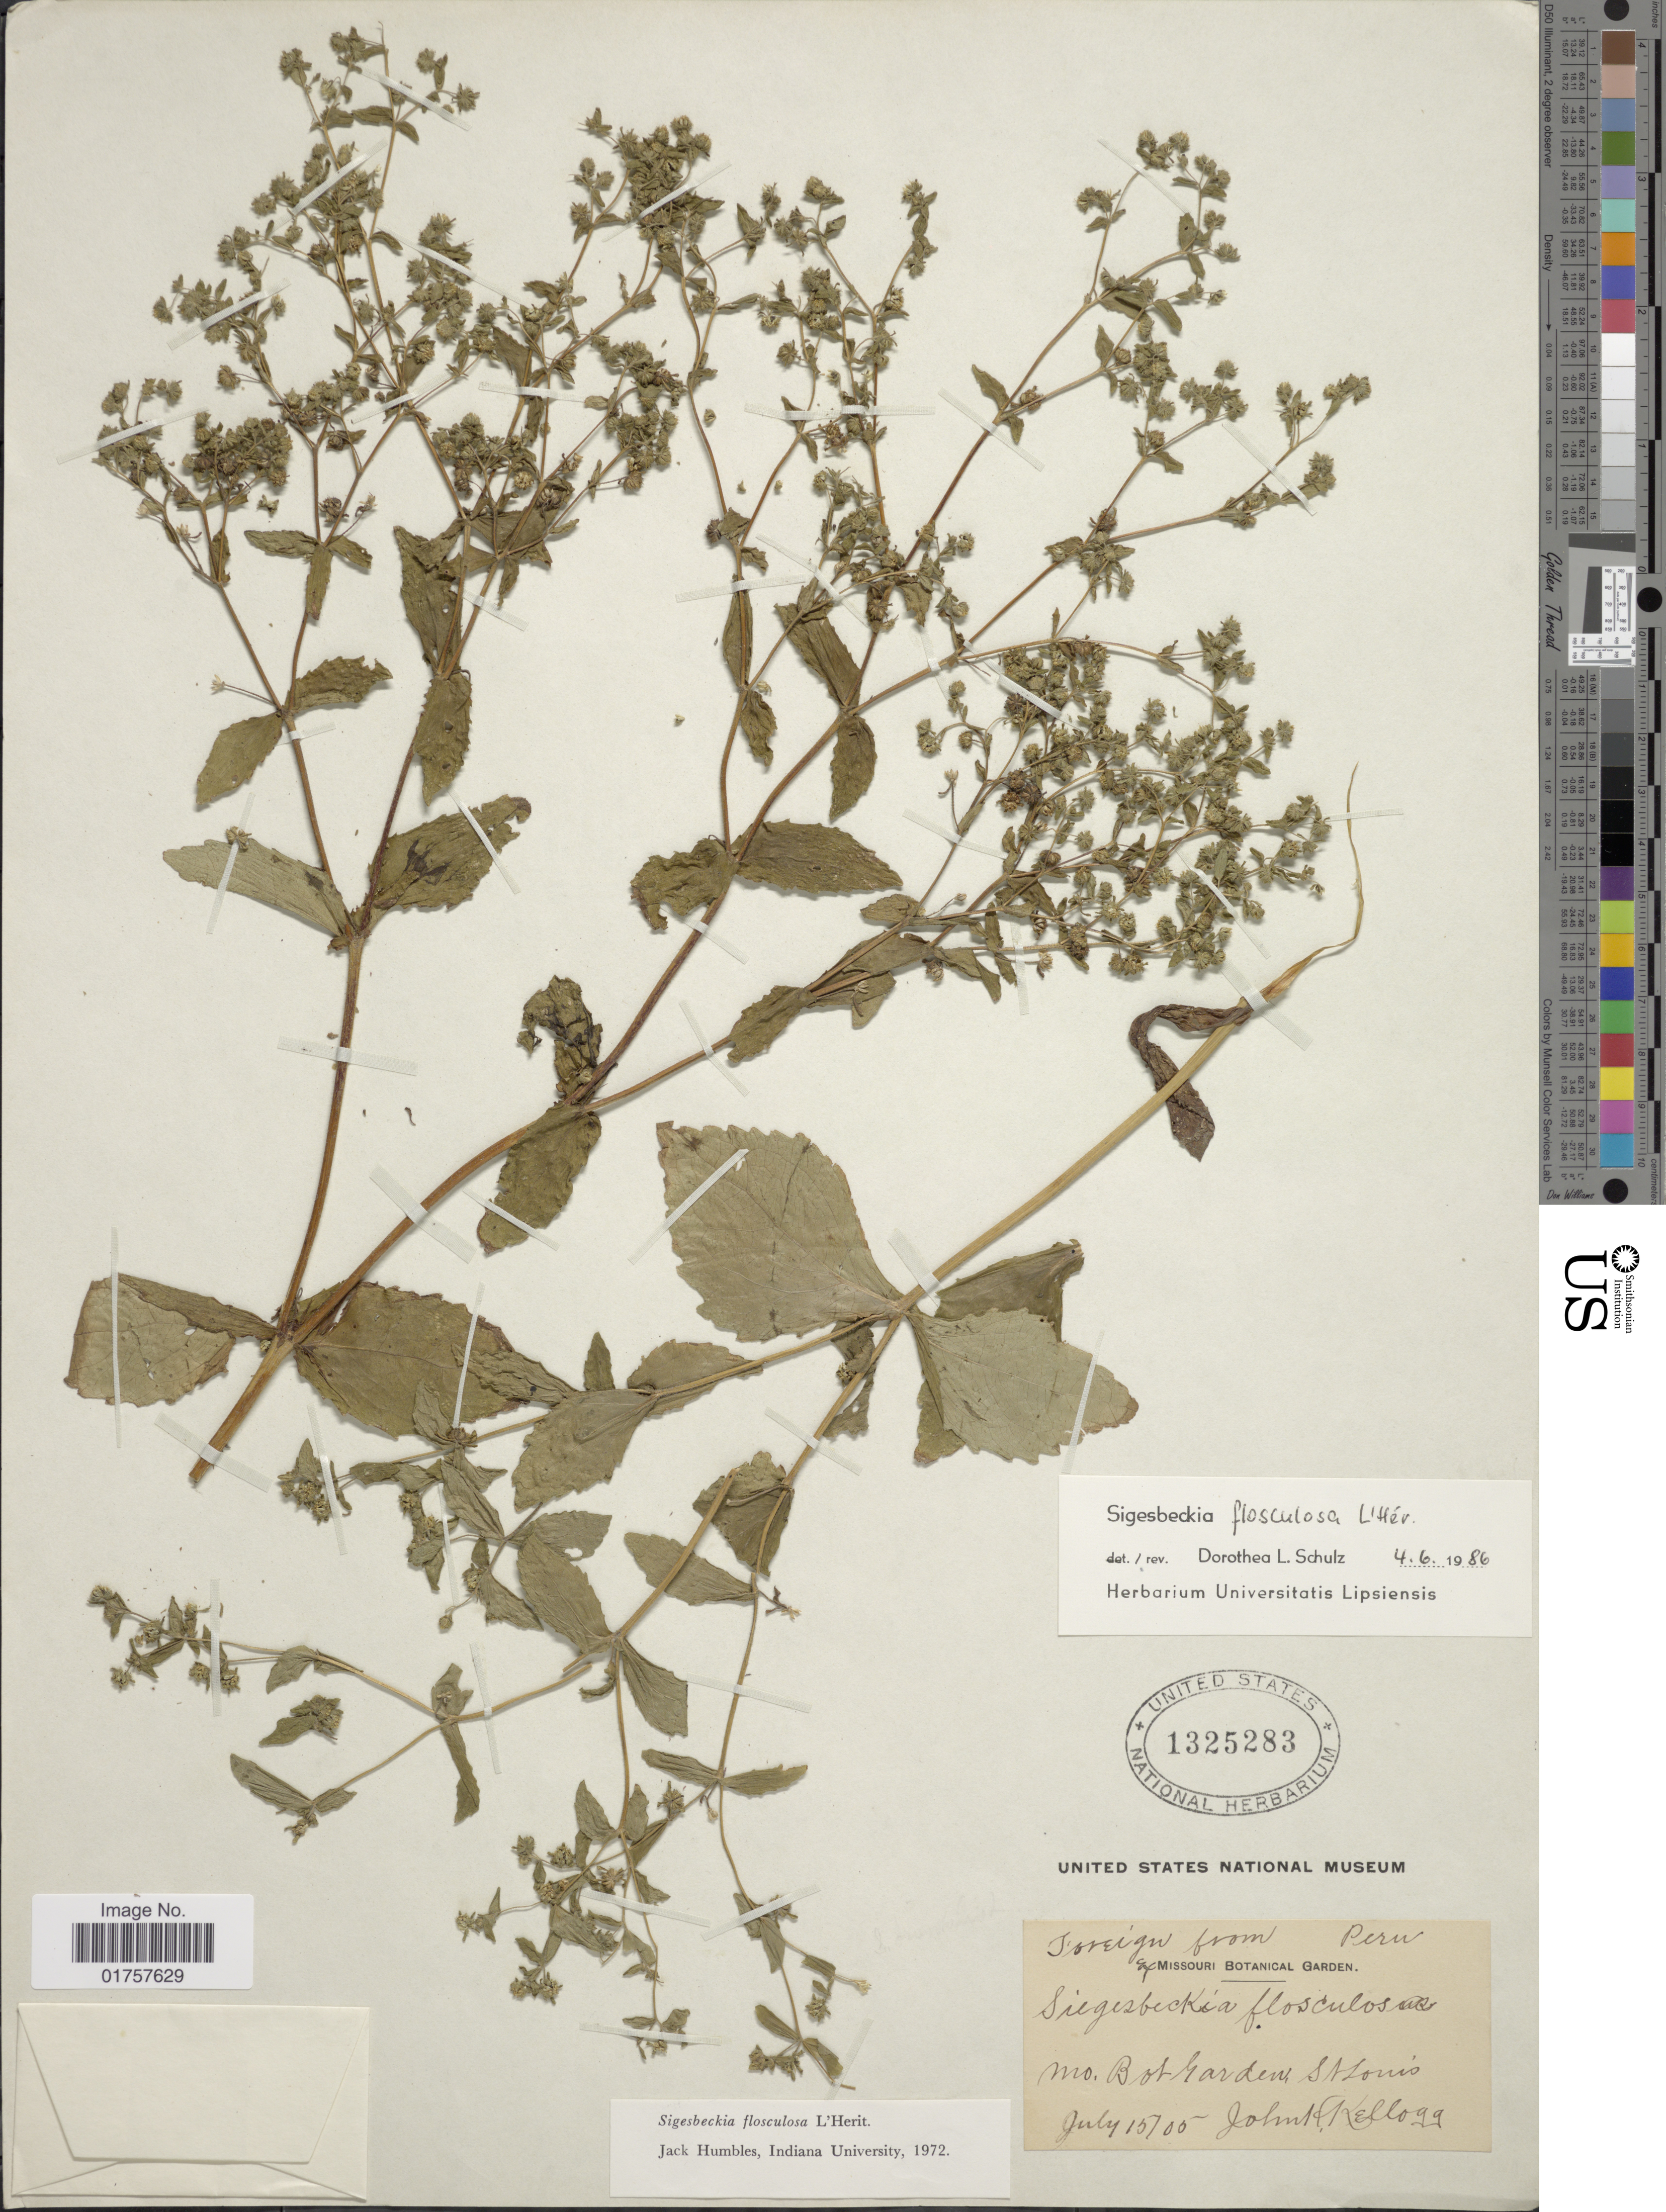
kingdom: Plantae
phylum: Tracheophyta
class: Magnoliopsida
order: Asterales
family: Asteraceae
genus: Sigesbeckia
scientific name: Sigesbeckia flosculosa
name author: L'Hér.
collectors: J. H. Kellogg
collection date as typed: Transcribed d/m/y: 15/7/5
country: United States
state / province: Missouri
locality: Mo. Bot Garden, St Louis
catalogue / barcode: US 1325283